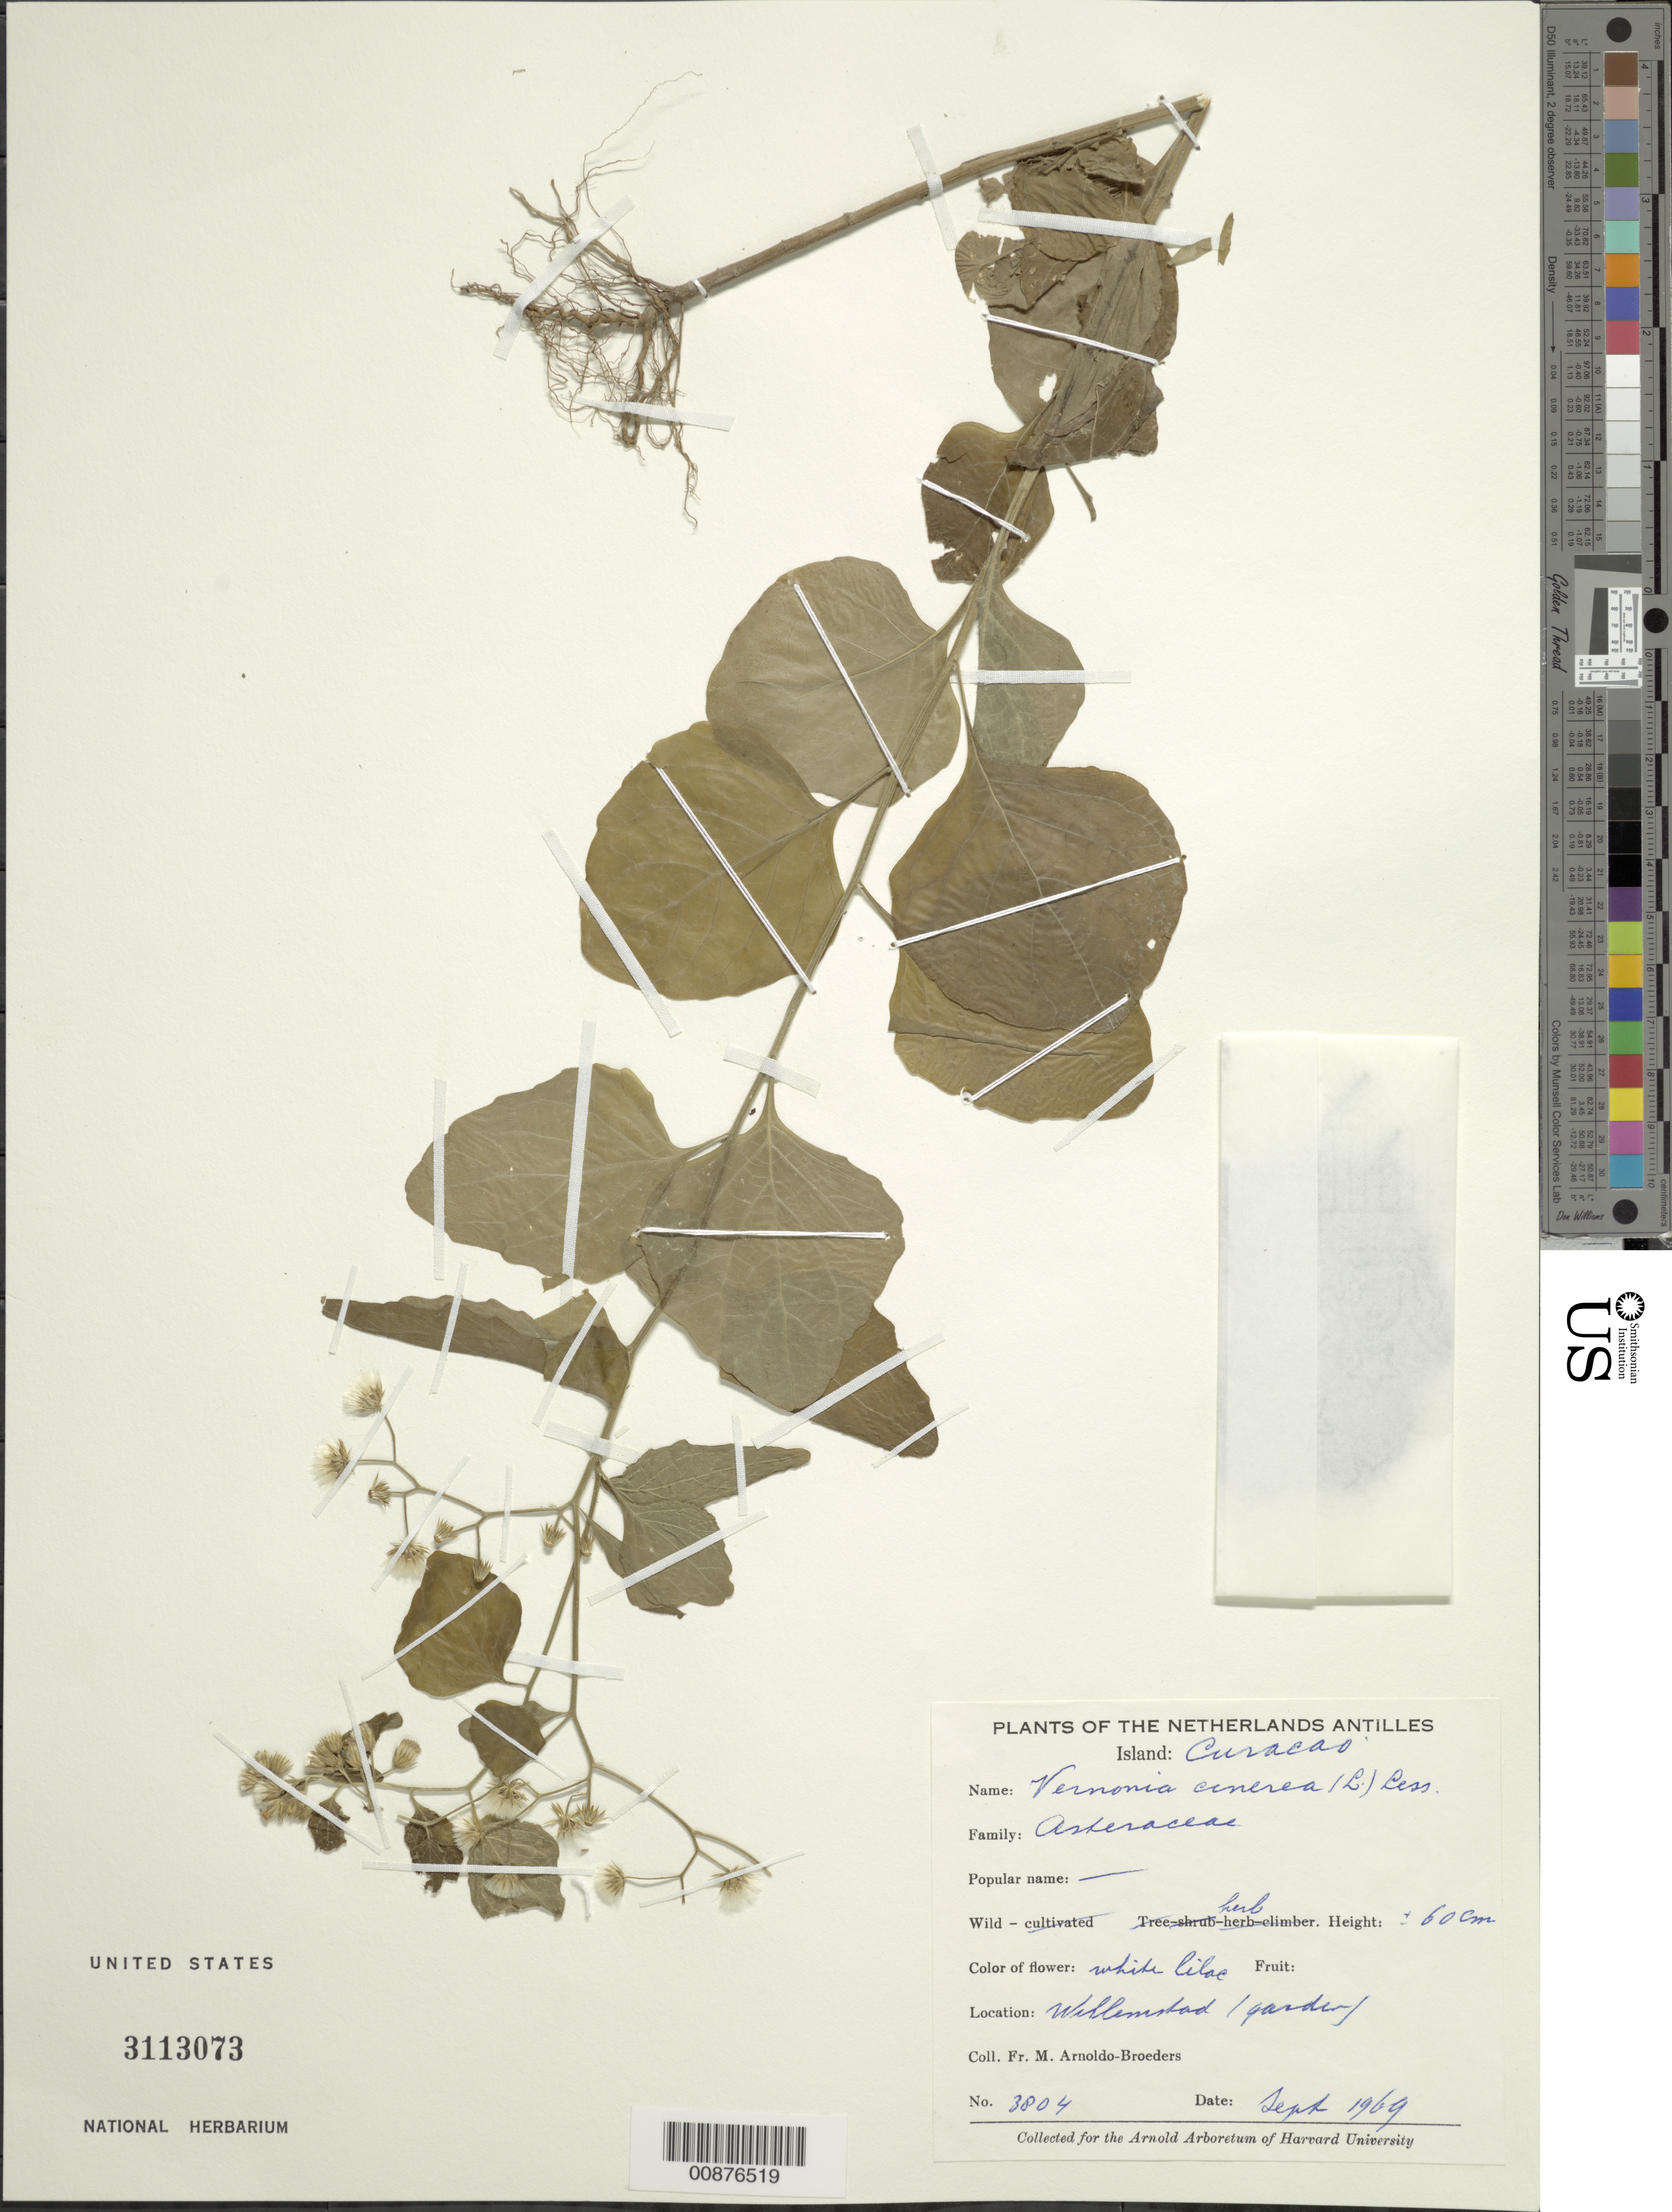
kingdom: Plantae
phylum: Tracheophyta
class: Magnoliopsida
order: Asterales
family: Asteraceae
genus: Cyanthillium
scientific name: Cyanthillium cinereum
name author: (L.) H. Rob.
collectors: N. Arnoldo-Broeders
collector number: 3804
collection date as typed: Sep 1969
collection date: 1969-09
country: Curaçao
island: Curaçao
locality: Willemstad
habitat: In garden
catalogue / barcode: US 3113073